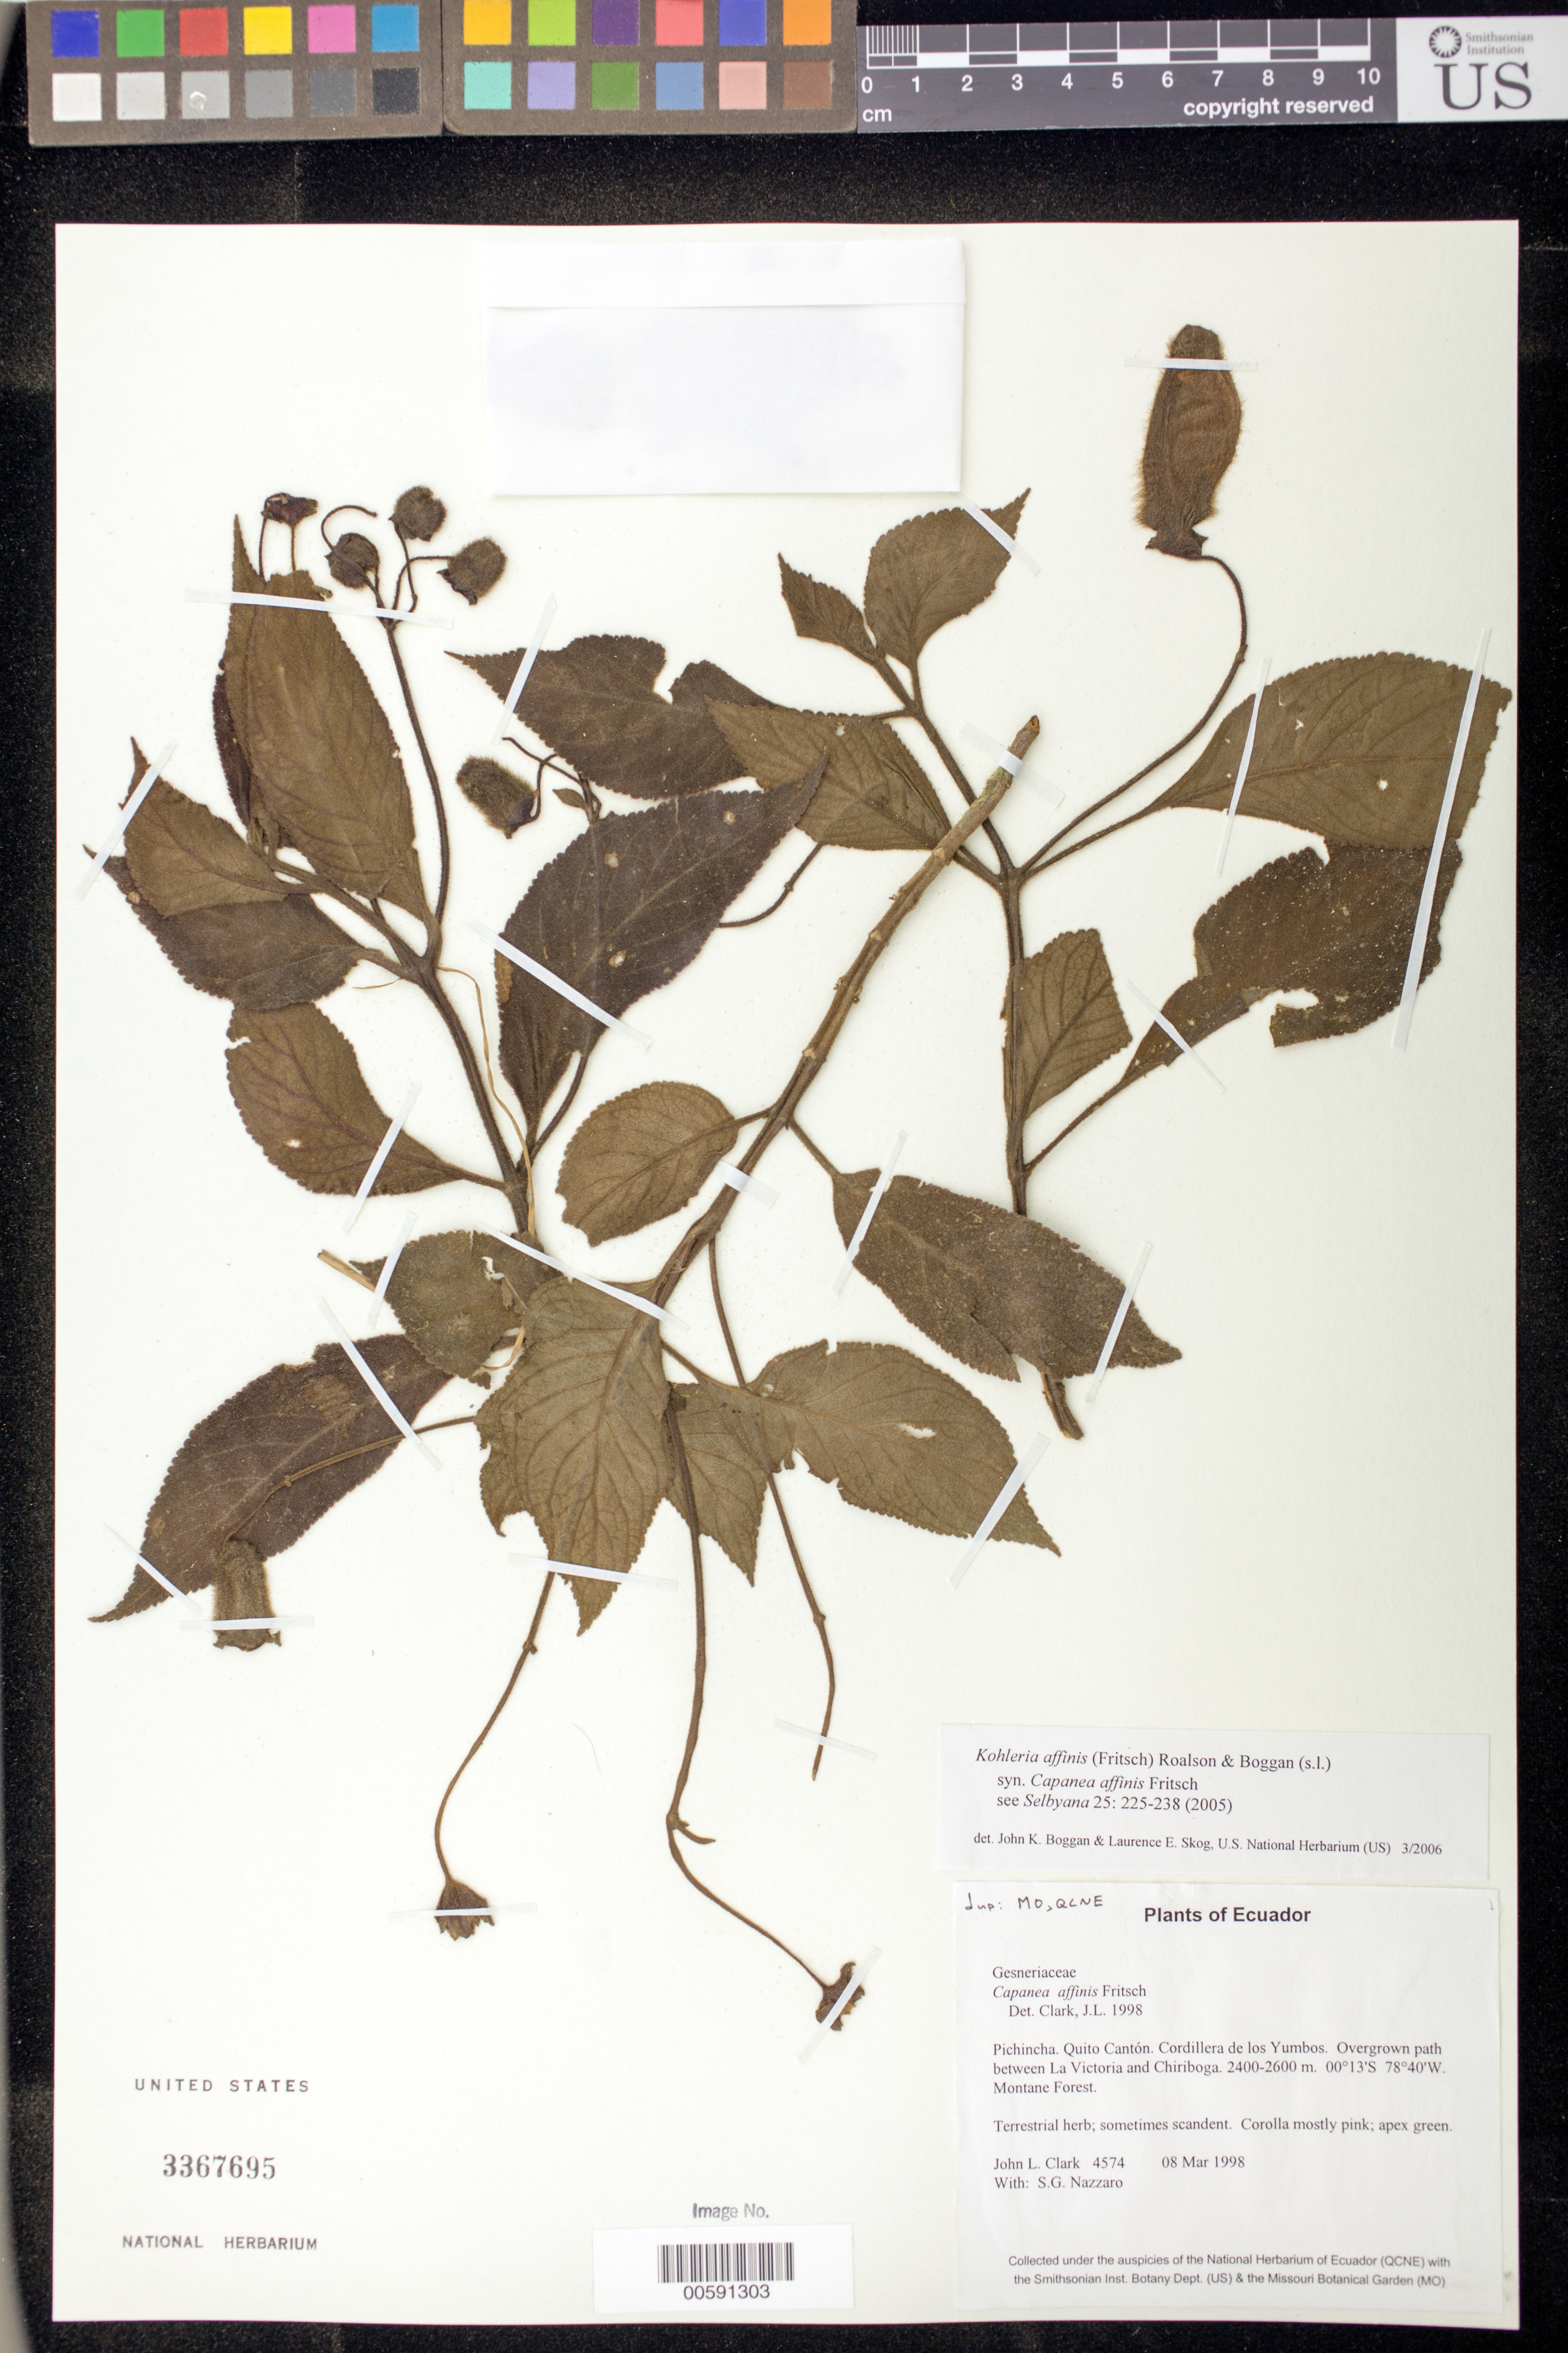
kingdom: Plantae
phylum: Tracheophyta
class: Magnoliopsida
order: Lamiales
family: Gesneriaceae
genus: Kohleria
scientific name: Kohleria affinis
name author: (Fritsch) Roalson & Boggan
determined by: Boggan, J. K.; Skog, L. E.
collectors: J. L. Clark & S. Nazzaro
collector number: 4574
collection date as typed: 08 Mar 1998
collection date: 1998-03-08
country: Ecuador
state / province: Pichincha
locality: Quito Cantón. Cordillera de los Yumbos. Overgrown path between La Victoria and Chiriboga.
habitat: Montane Forest.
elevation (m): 2400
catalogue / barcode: US 3367695